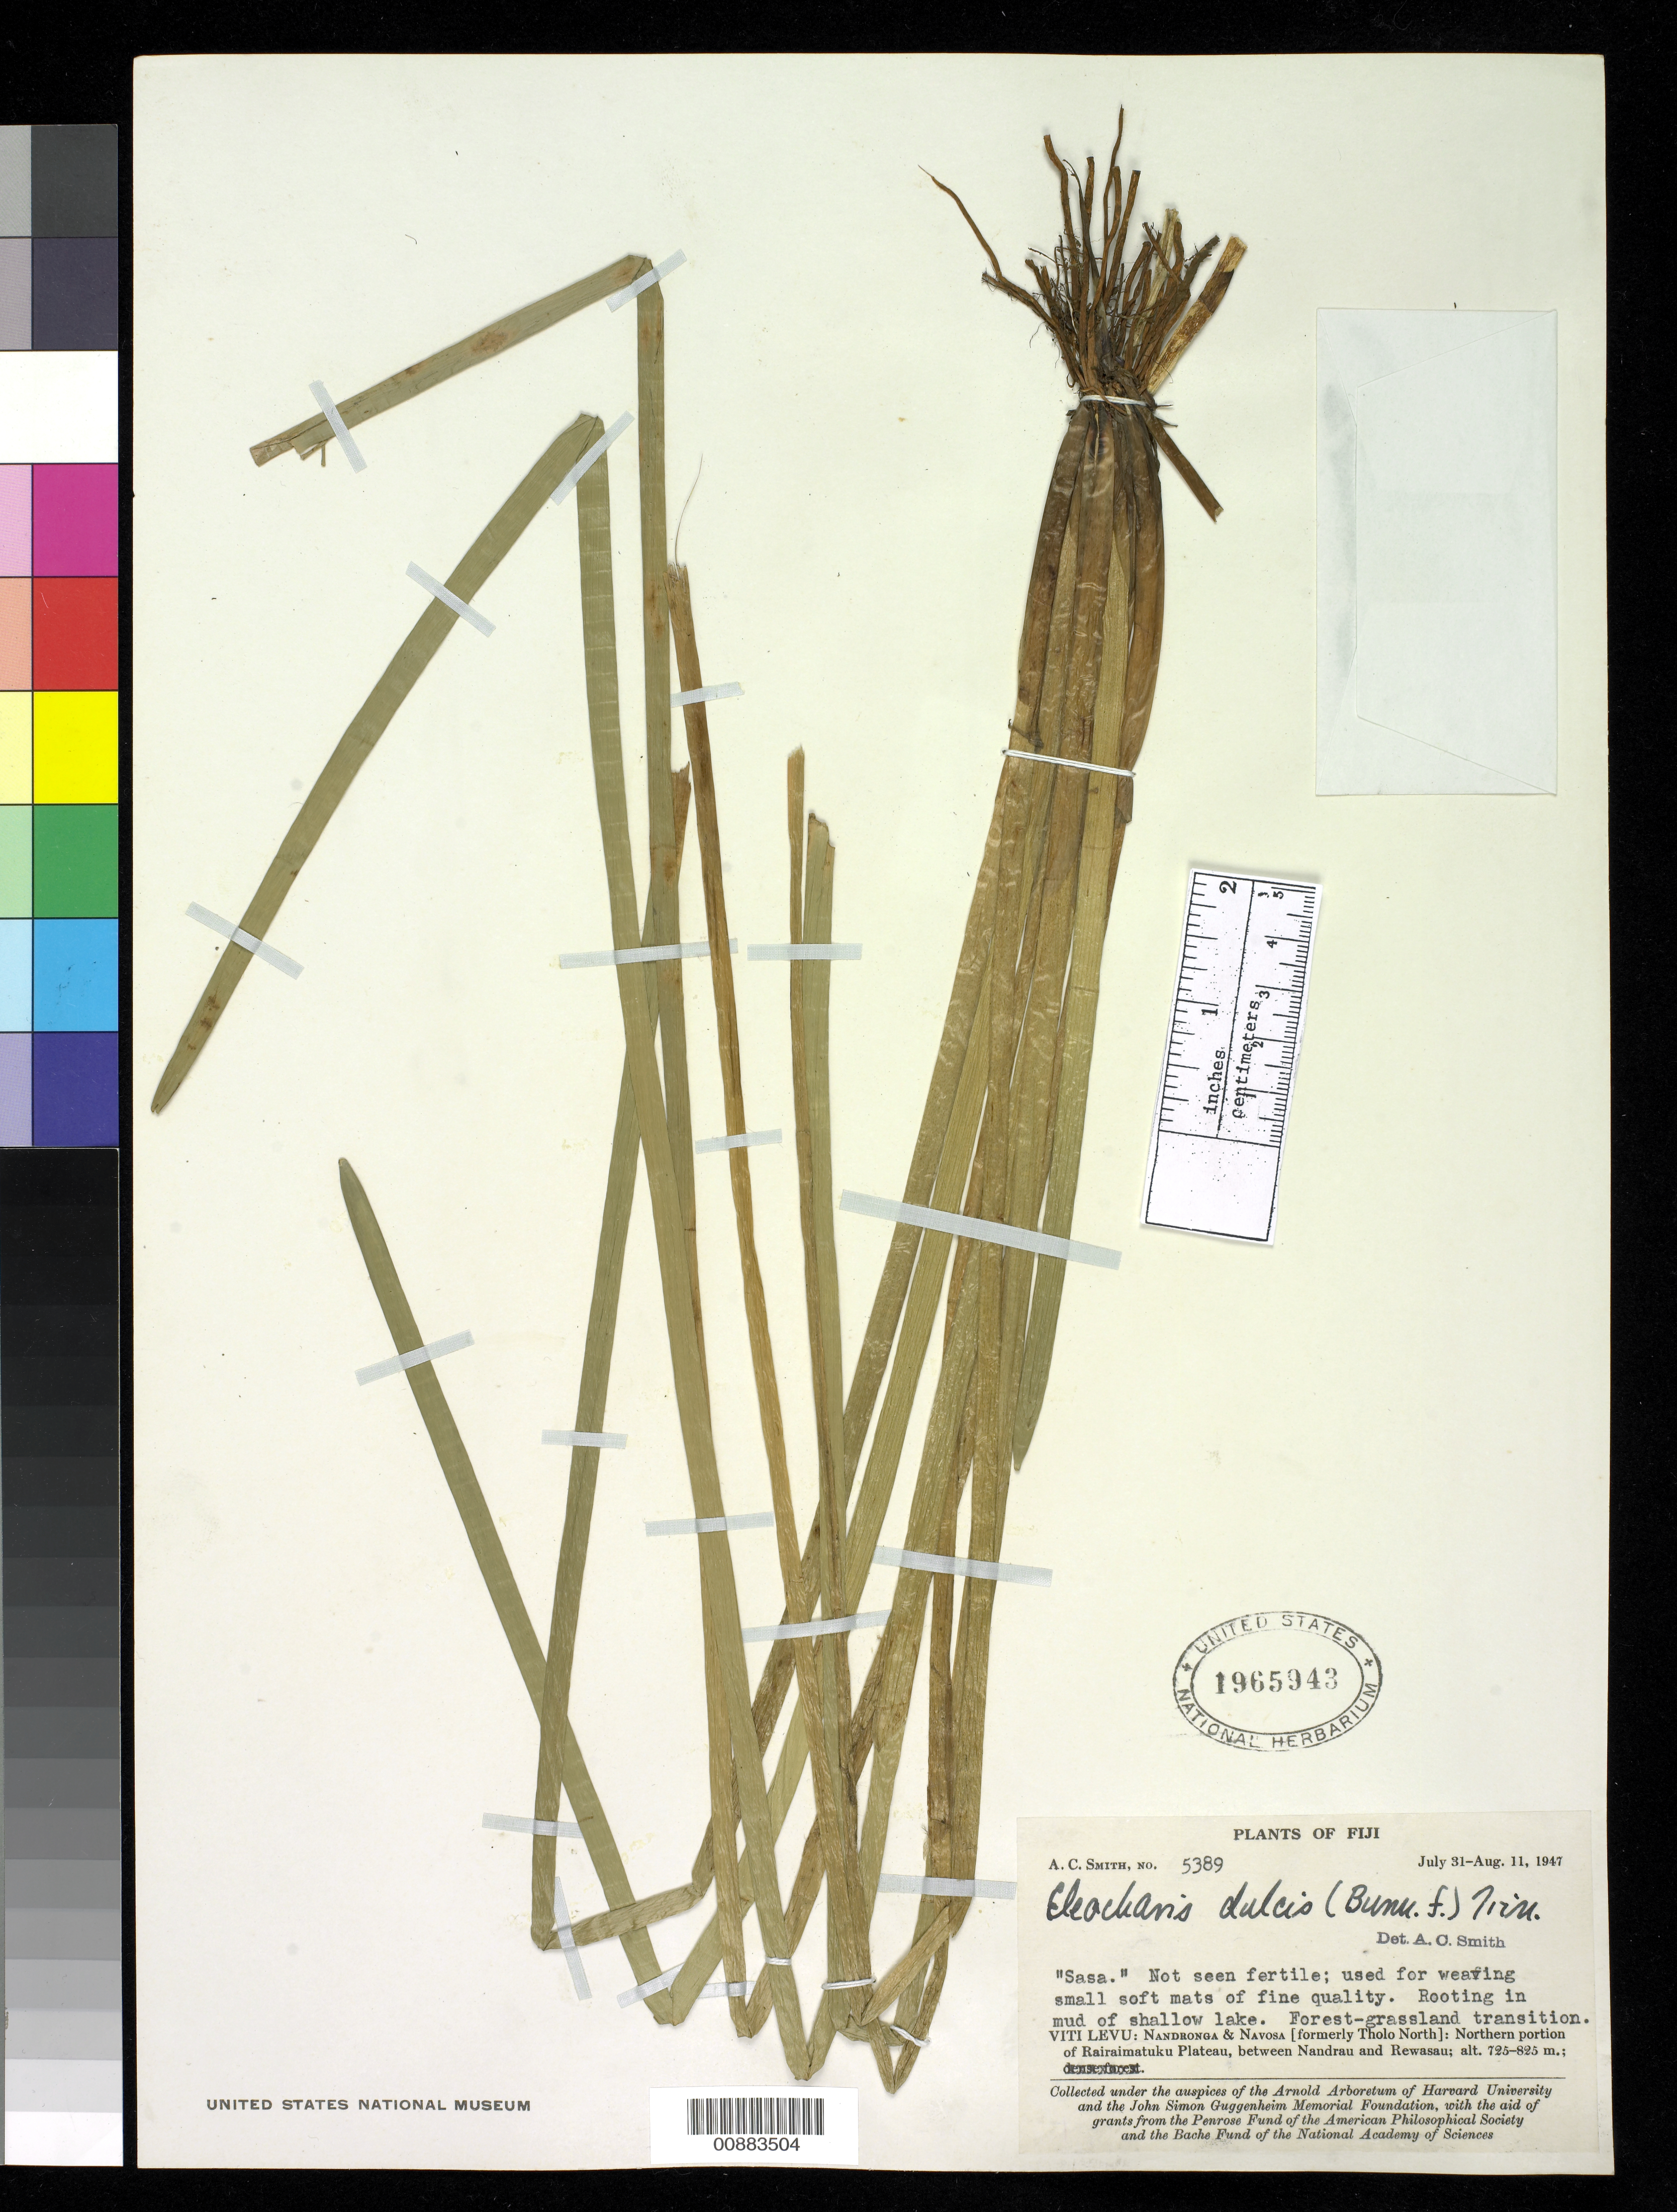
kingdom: Plantae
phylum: Tracheophyta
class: Liliopsida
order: Poales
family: Cyperaceae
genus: Eleocharis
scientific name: Eleocharis dulcis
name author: (Burm. f.) Trin. ex Hensch.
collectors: C. A. Smith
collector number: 5389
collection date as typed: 31 Jul 1947 to 11 Aug 1947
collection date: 1947-07-31/1947-08-11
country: Fiji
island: Viti Levu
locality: Nandronga & Navosa (formerly Tholo North): Northern portion of Rairaimatuku Plateau, between Nandrau and Rewasau.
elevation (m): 725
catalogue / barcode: US 1965943